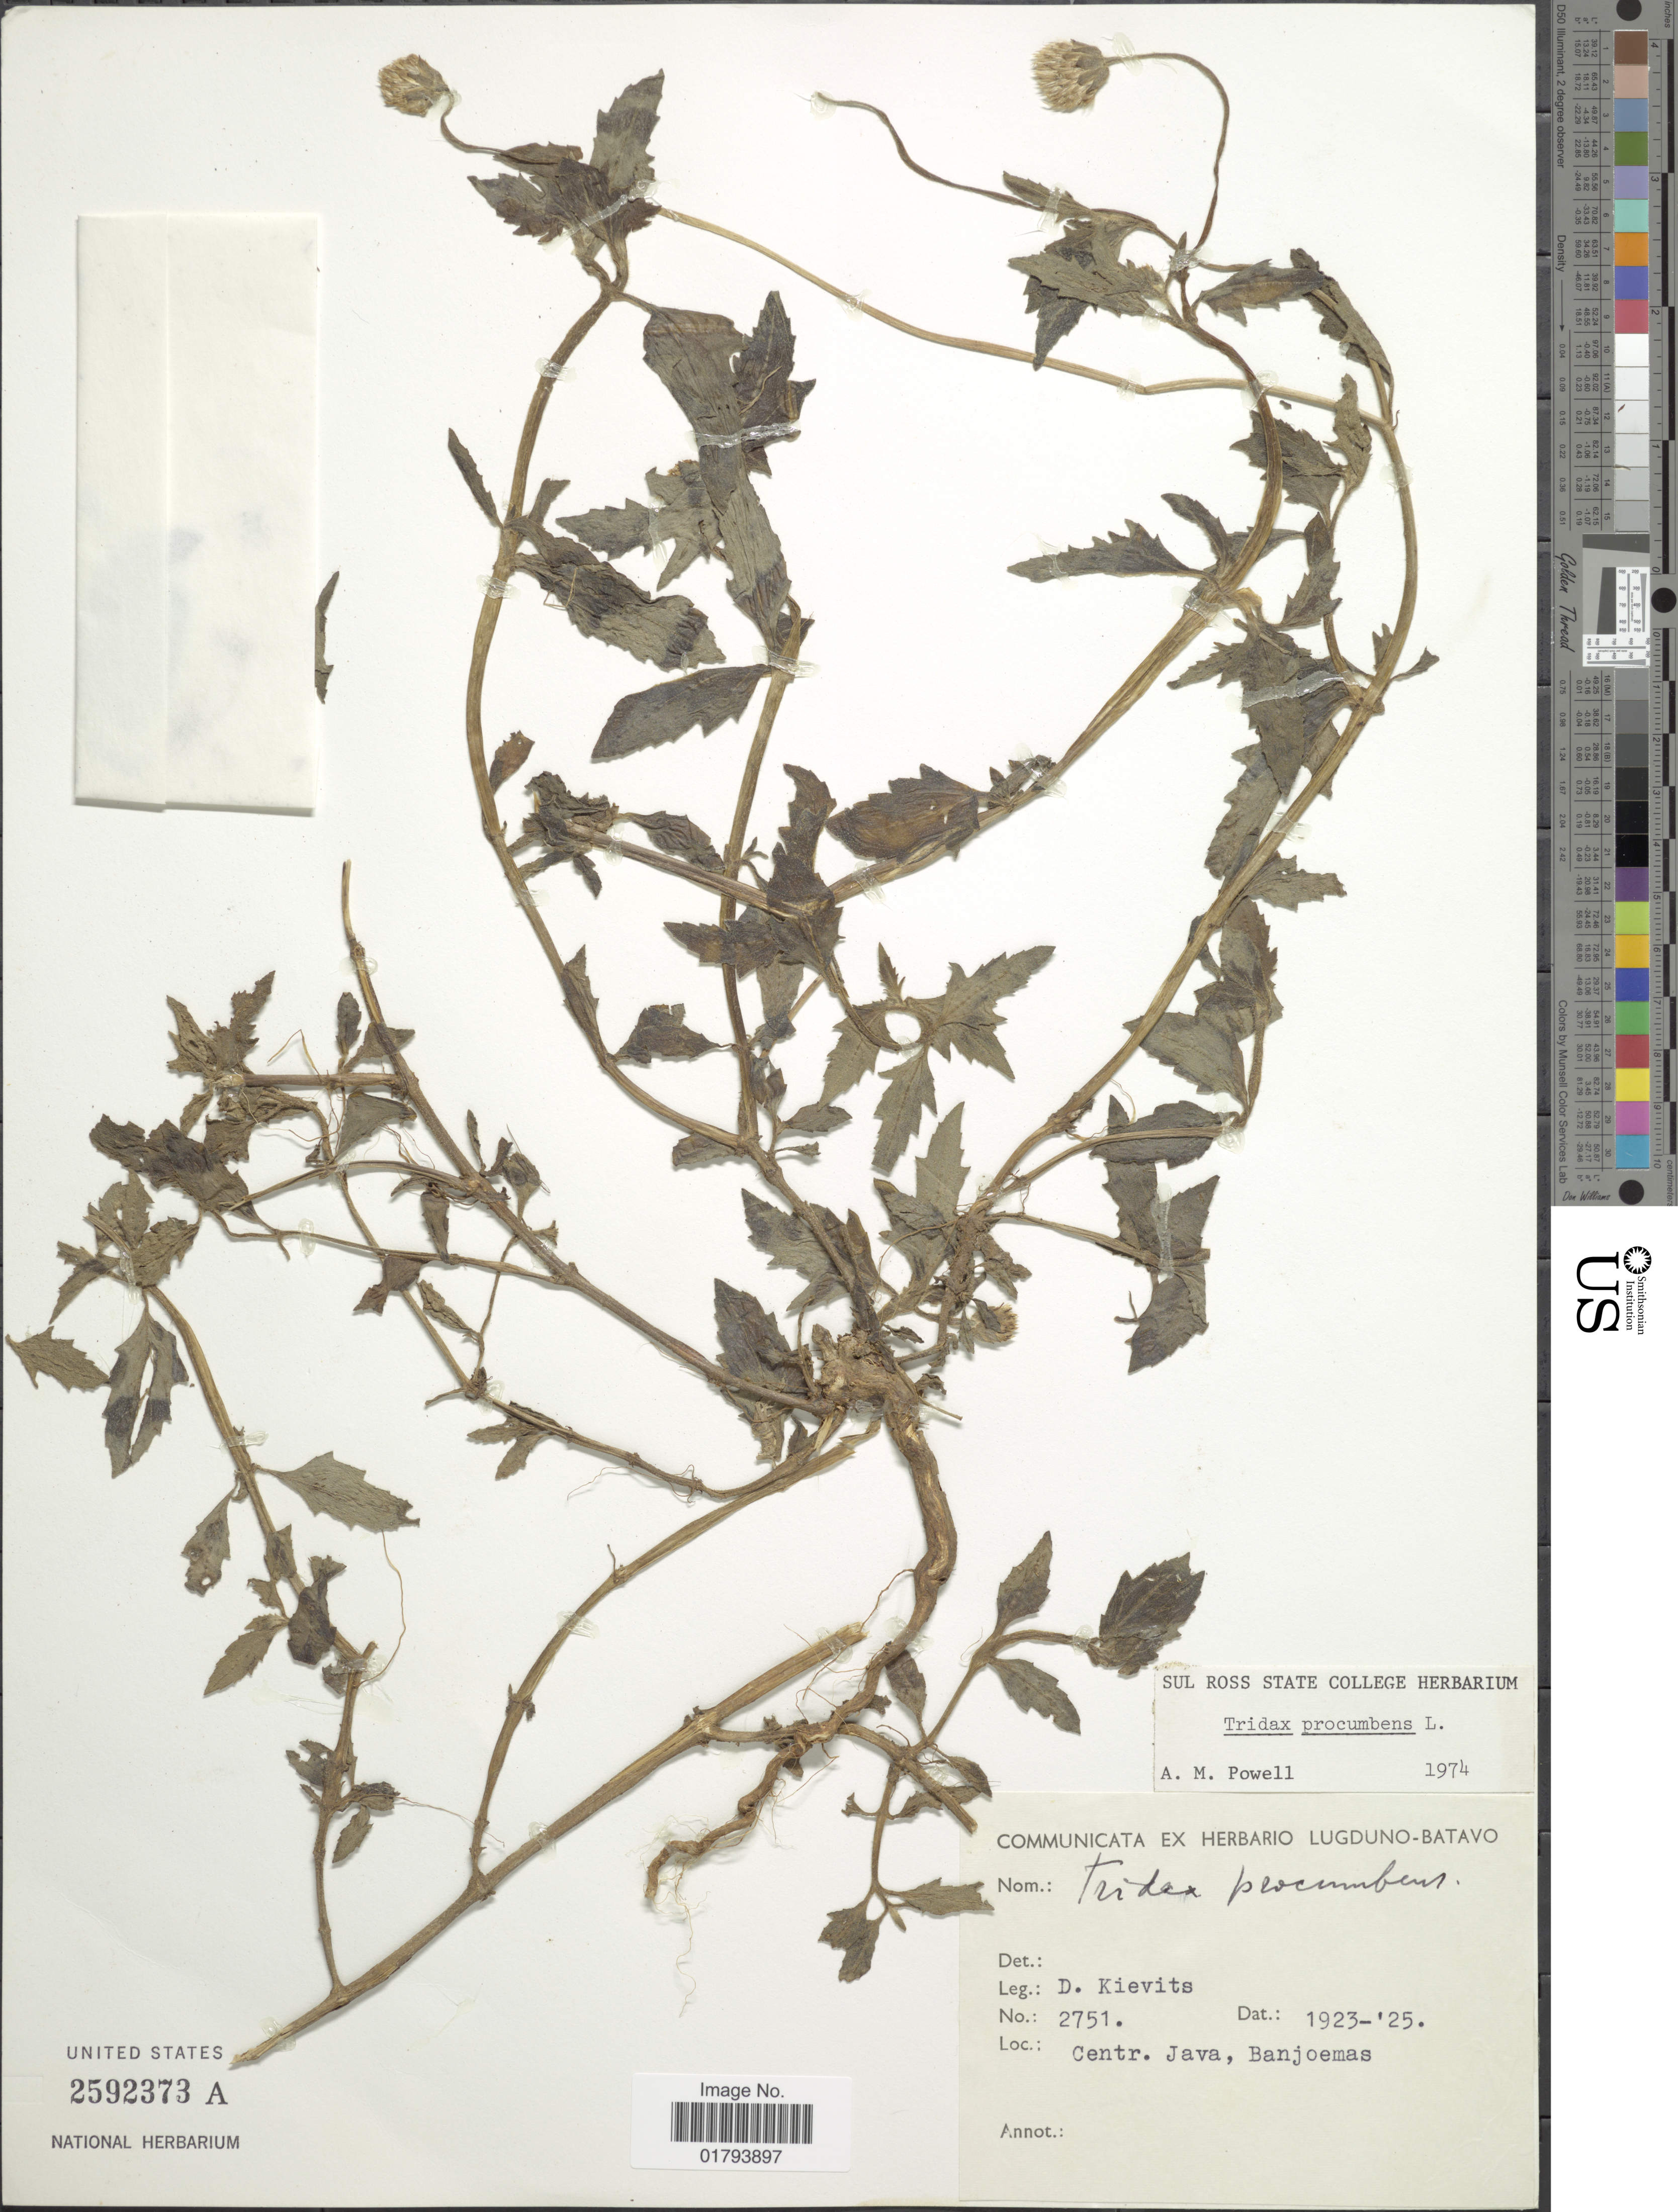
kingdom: Plantae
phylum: Tracheophyta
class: Magnoliopsida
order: Asterales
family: Asteraceae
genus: Tridax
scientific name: Tridax procumbens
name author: L.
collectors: D. Kievits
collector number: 2751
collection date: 1923/1925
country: Indonesia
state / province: Java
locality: Centr. Java, Banjoemas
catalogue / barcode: US 2592373A